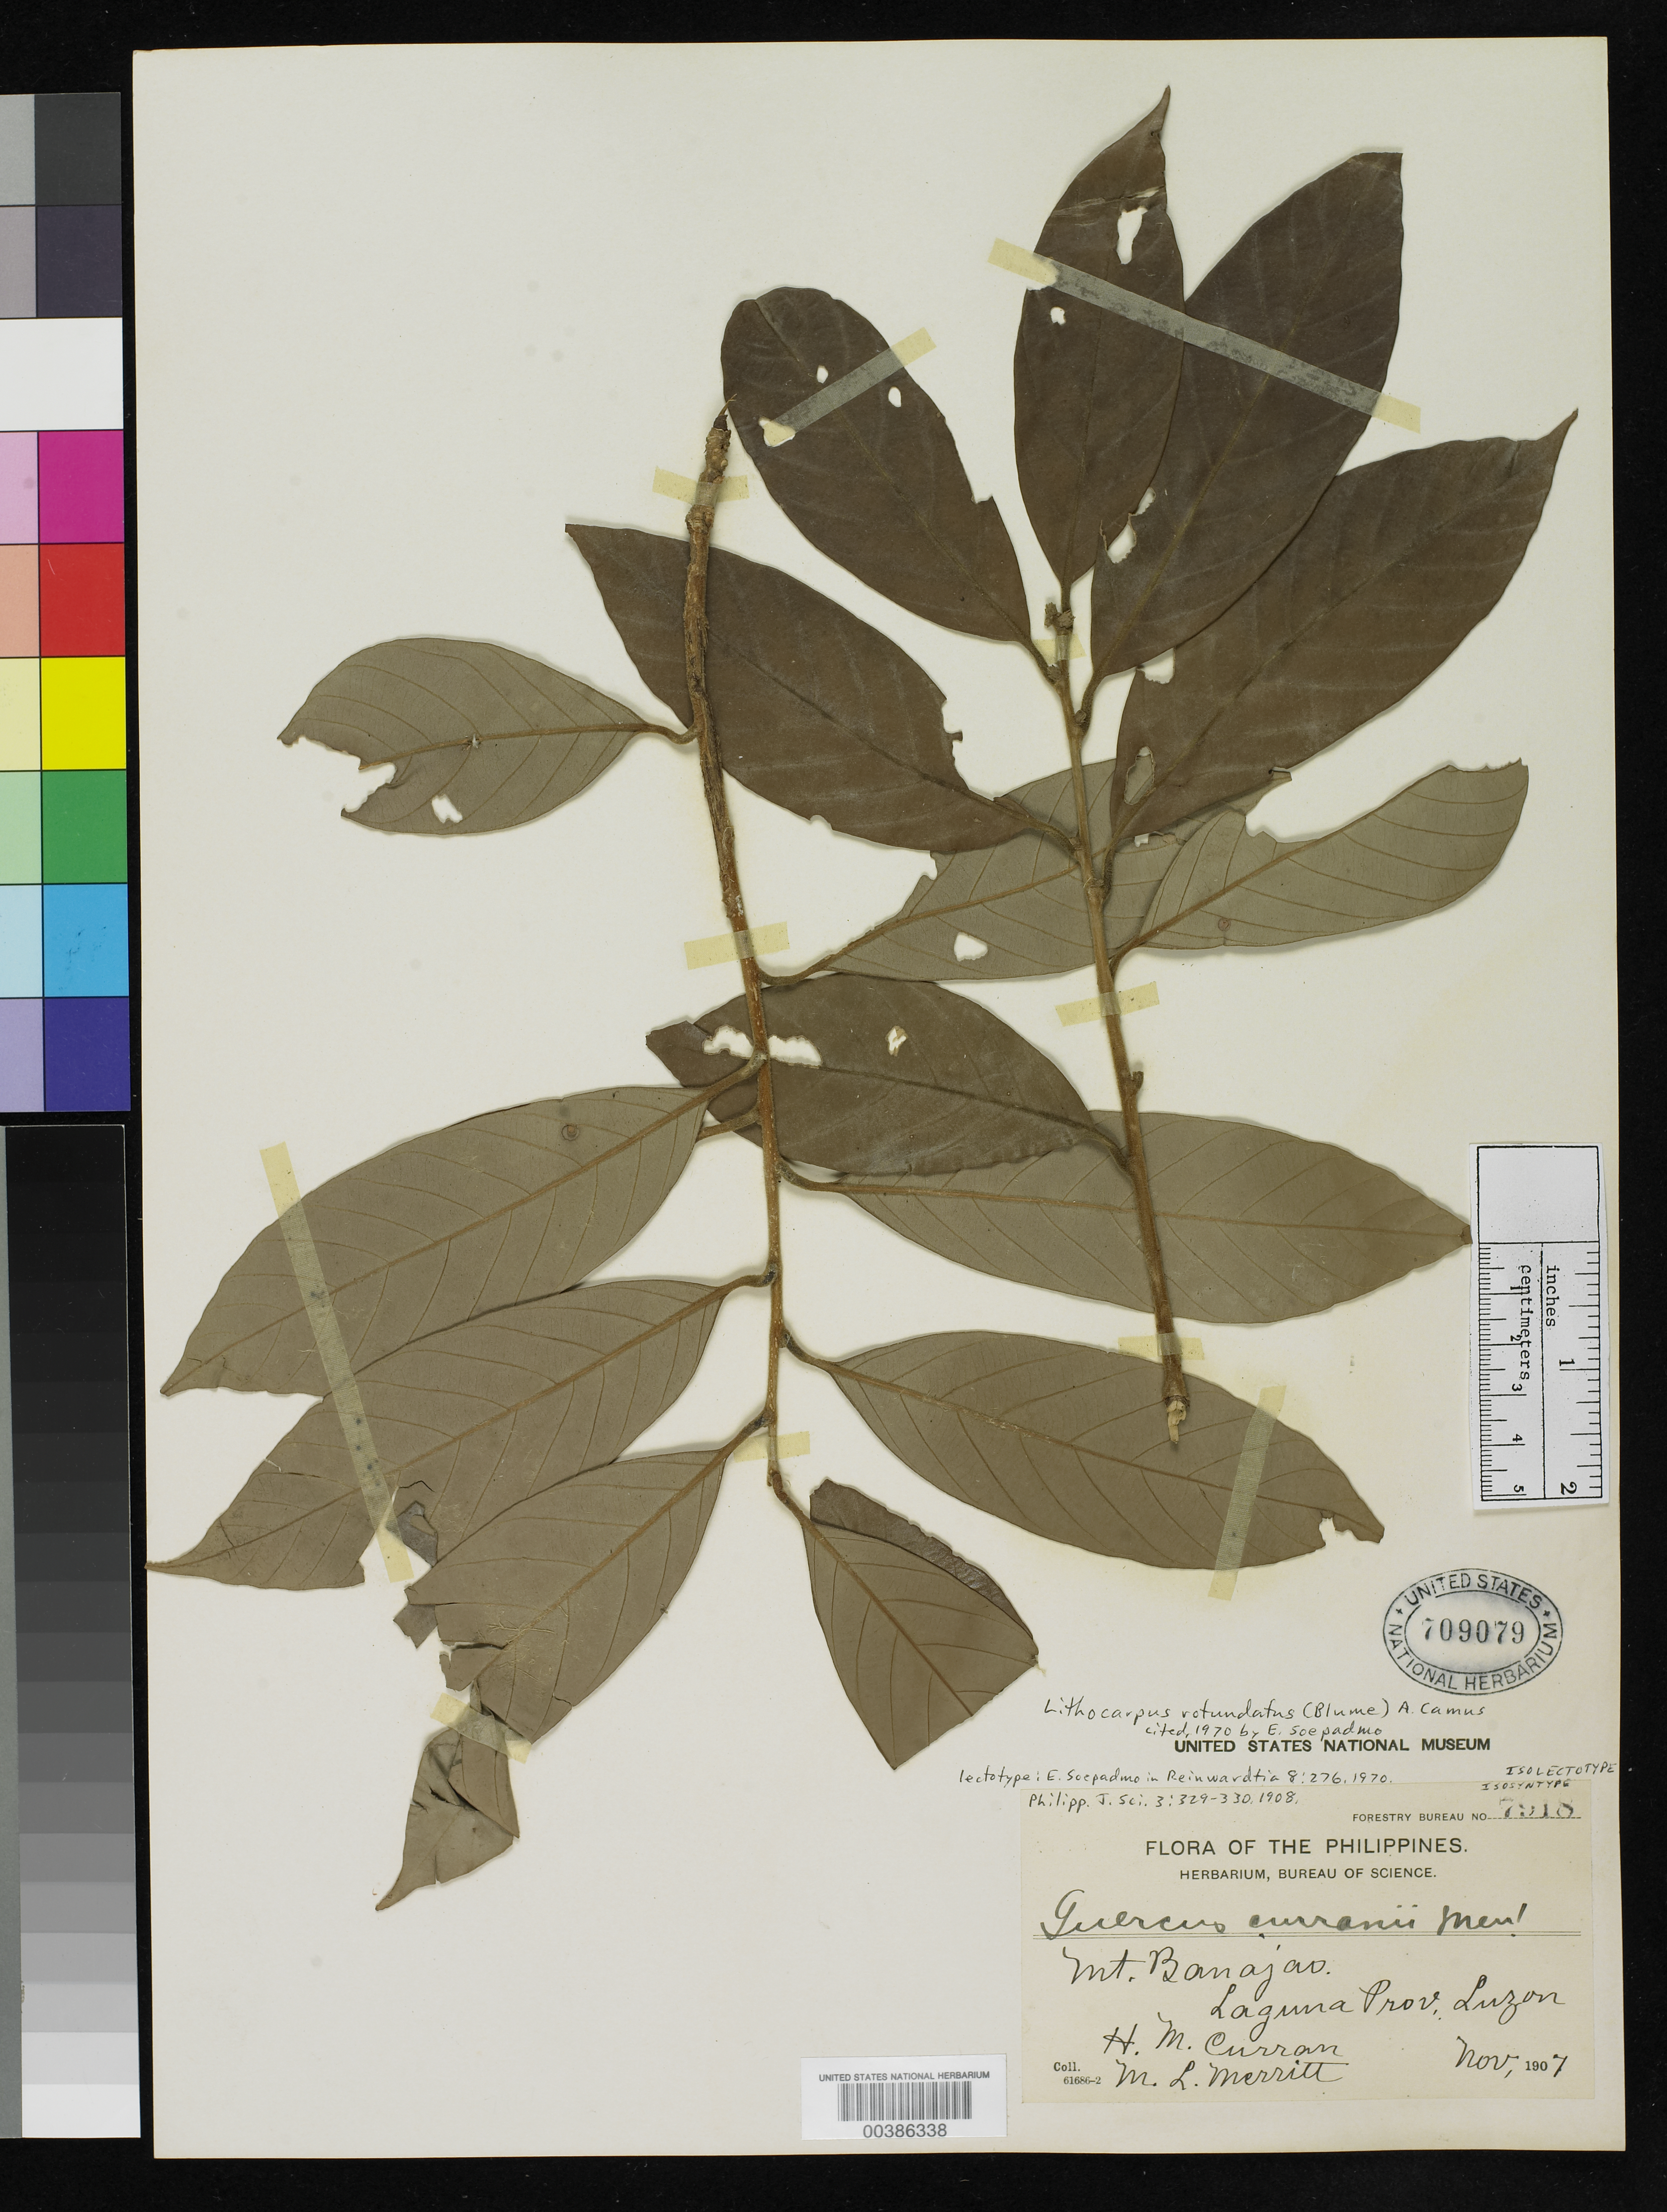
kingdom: Plantae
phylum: Tracheophyta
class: Magnoliopsida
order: Fagales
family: Fagaceae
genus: Quercus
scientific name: Quercus curranii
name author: Merr.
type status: Isolectotype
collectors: H. M. Curran & M. L. Merritt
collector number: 7918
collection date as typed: Nov 1907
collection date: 1907-11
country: Philippines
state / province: Calabarzon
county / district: Laguna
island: Luzon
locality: Mt. Banajao.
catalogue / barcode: US 709079